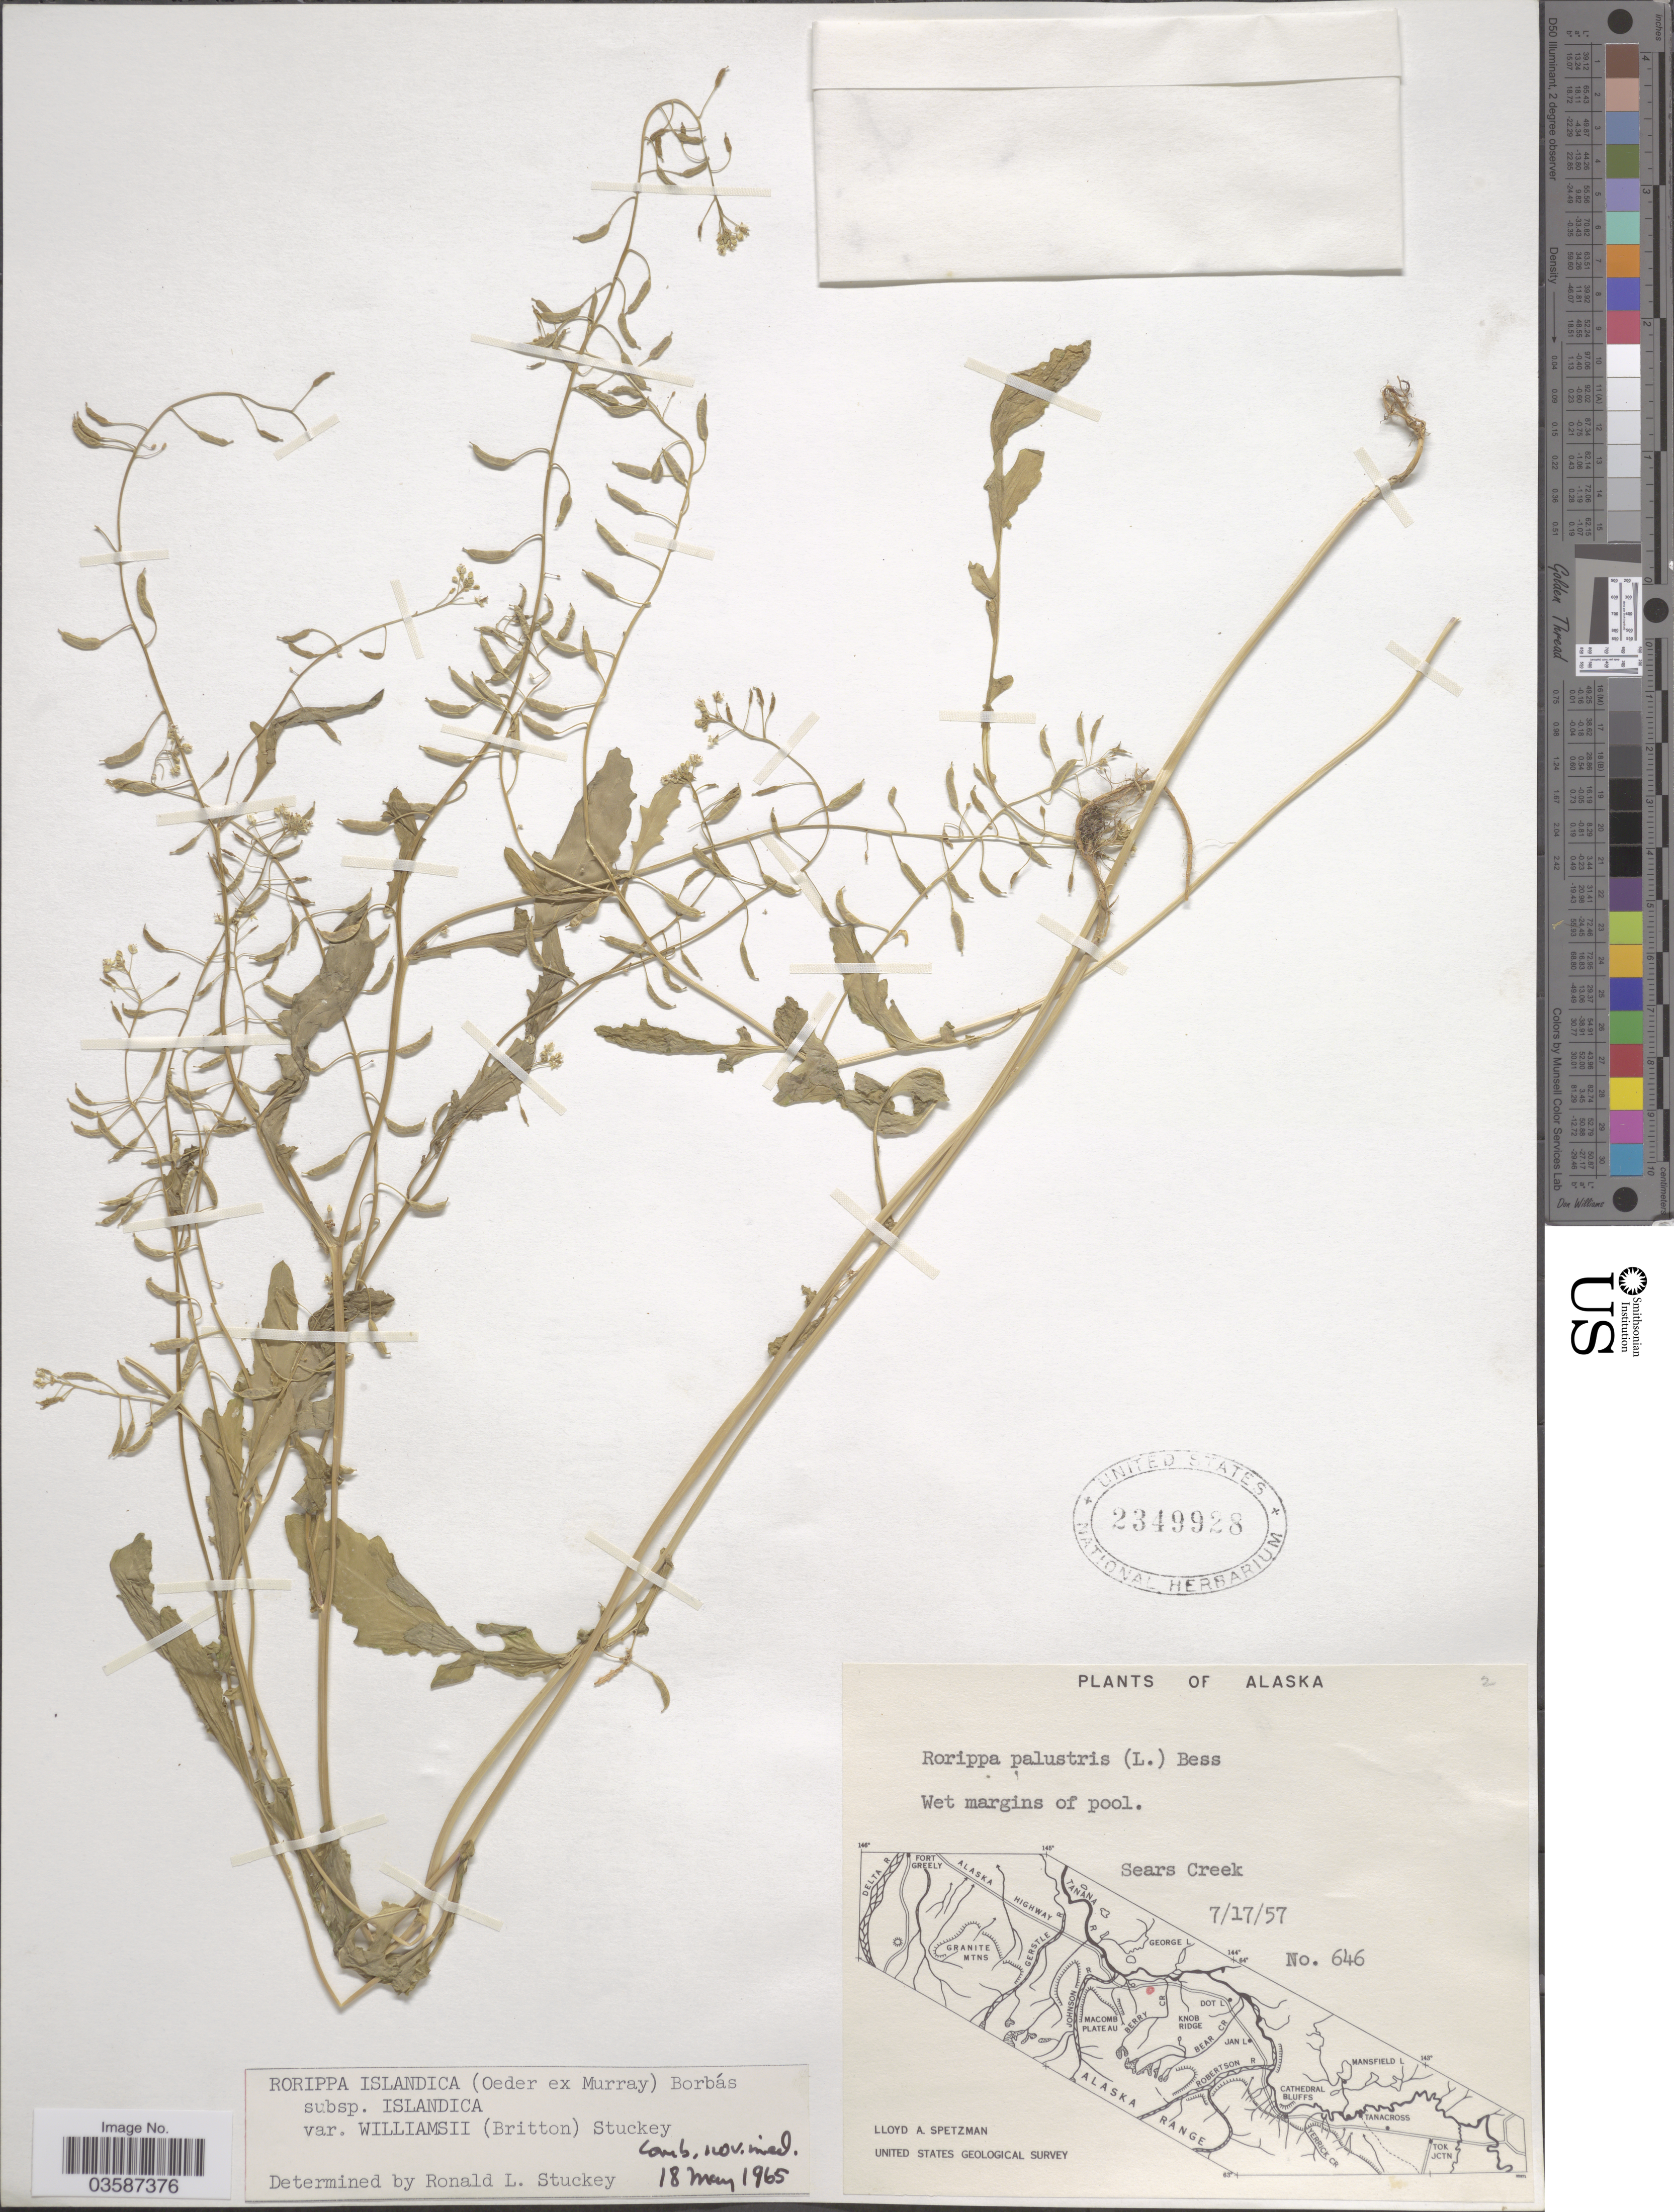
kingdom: Plantae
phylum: Tracheophyta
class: Magnoliopsida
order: Brassicales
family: Brassicaceae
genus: Rorippa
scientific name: Rorippa islandica var. williamsii (Britton) Stuckey comb. nov. ined.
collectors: L. Spetzman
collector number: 646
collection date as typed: Transcribed d/m/y: 17/7/57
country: United States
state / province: Alaska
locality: Wet margins of pool. Sears Creek.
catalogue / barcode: US 2349928